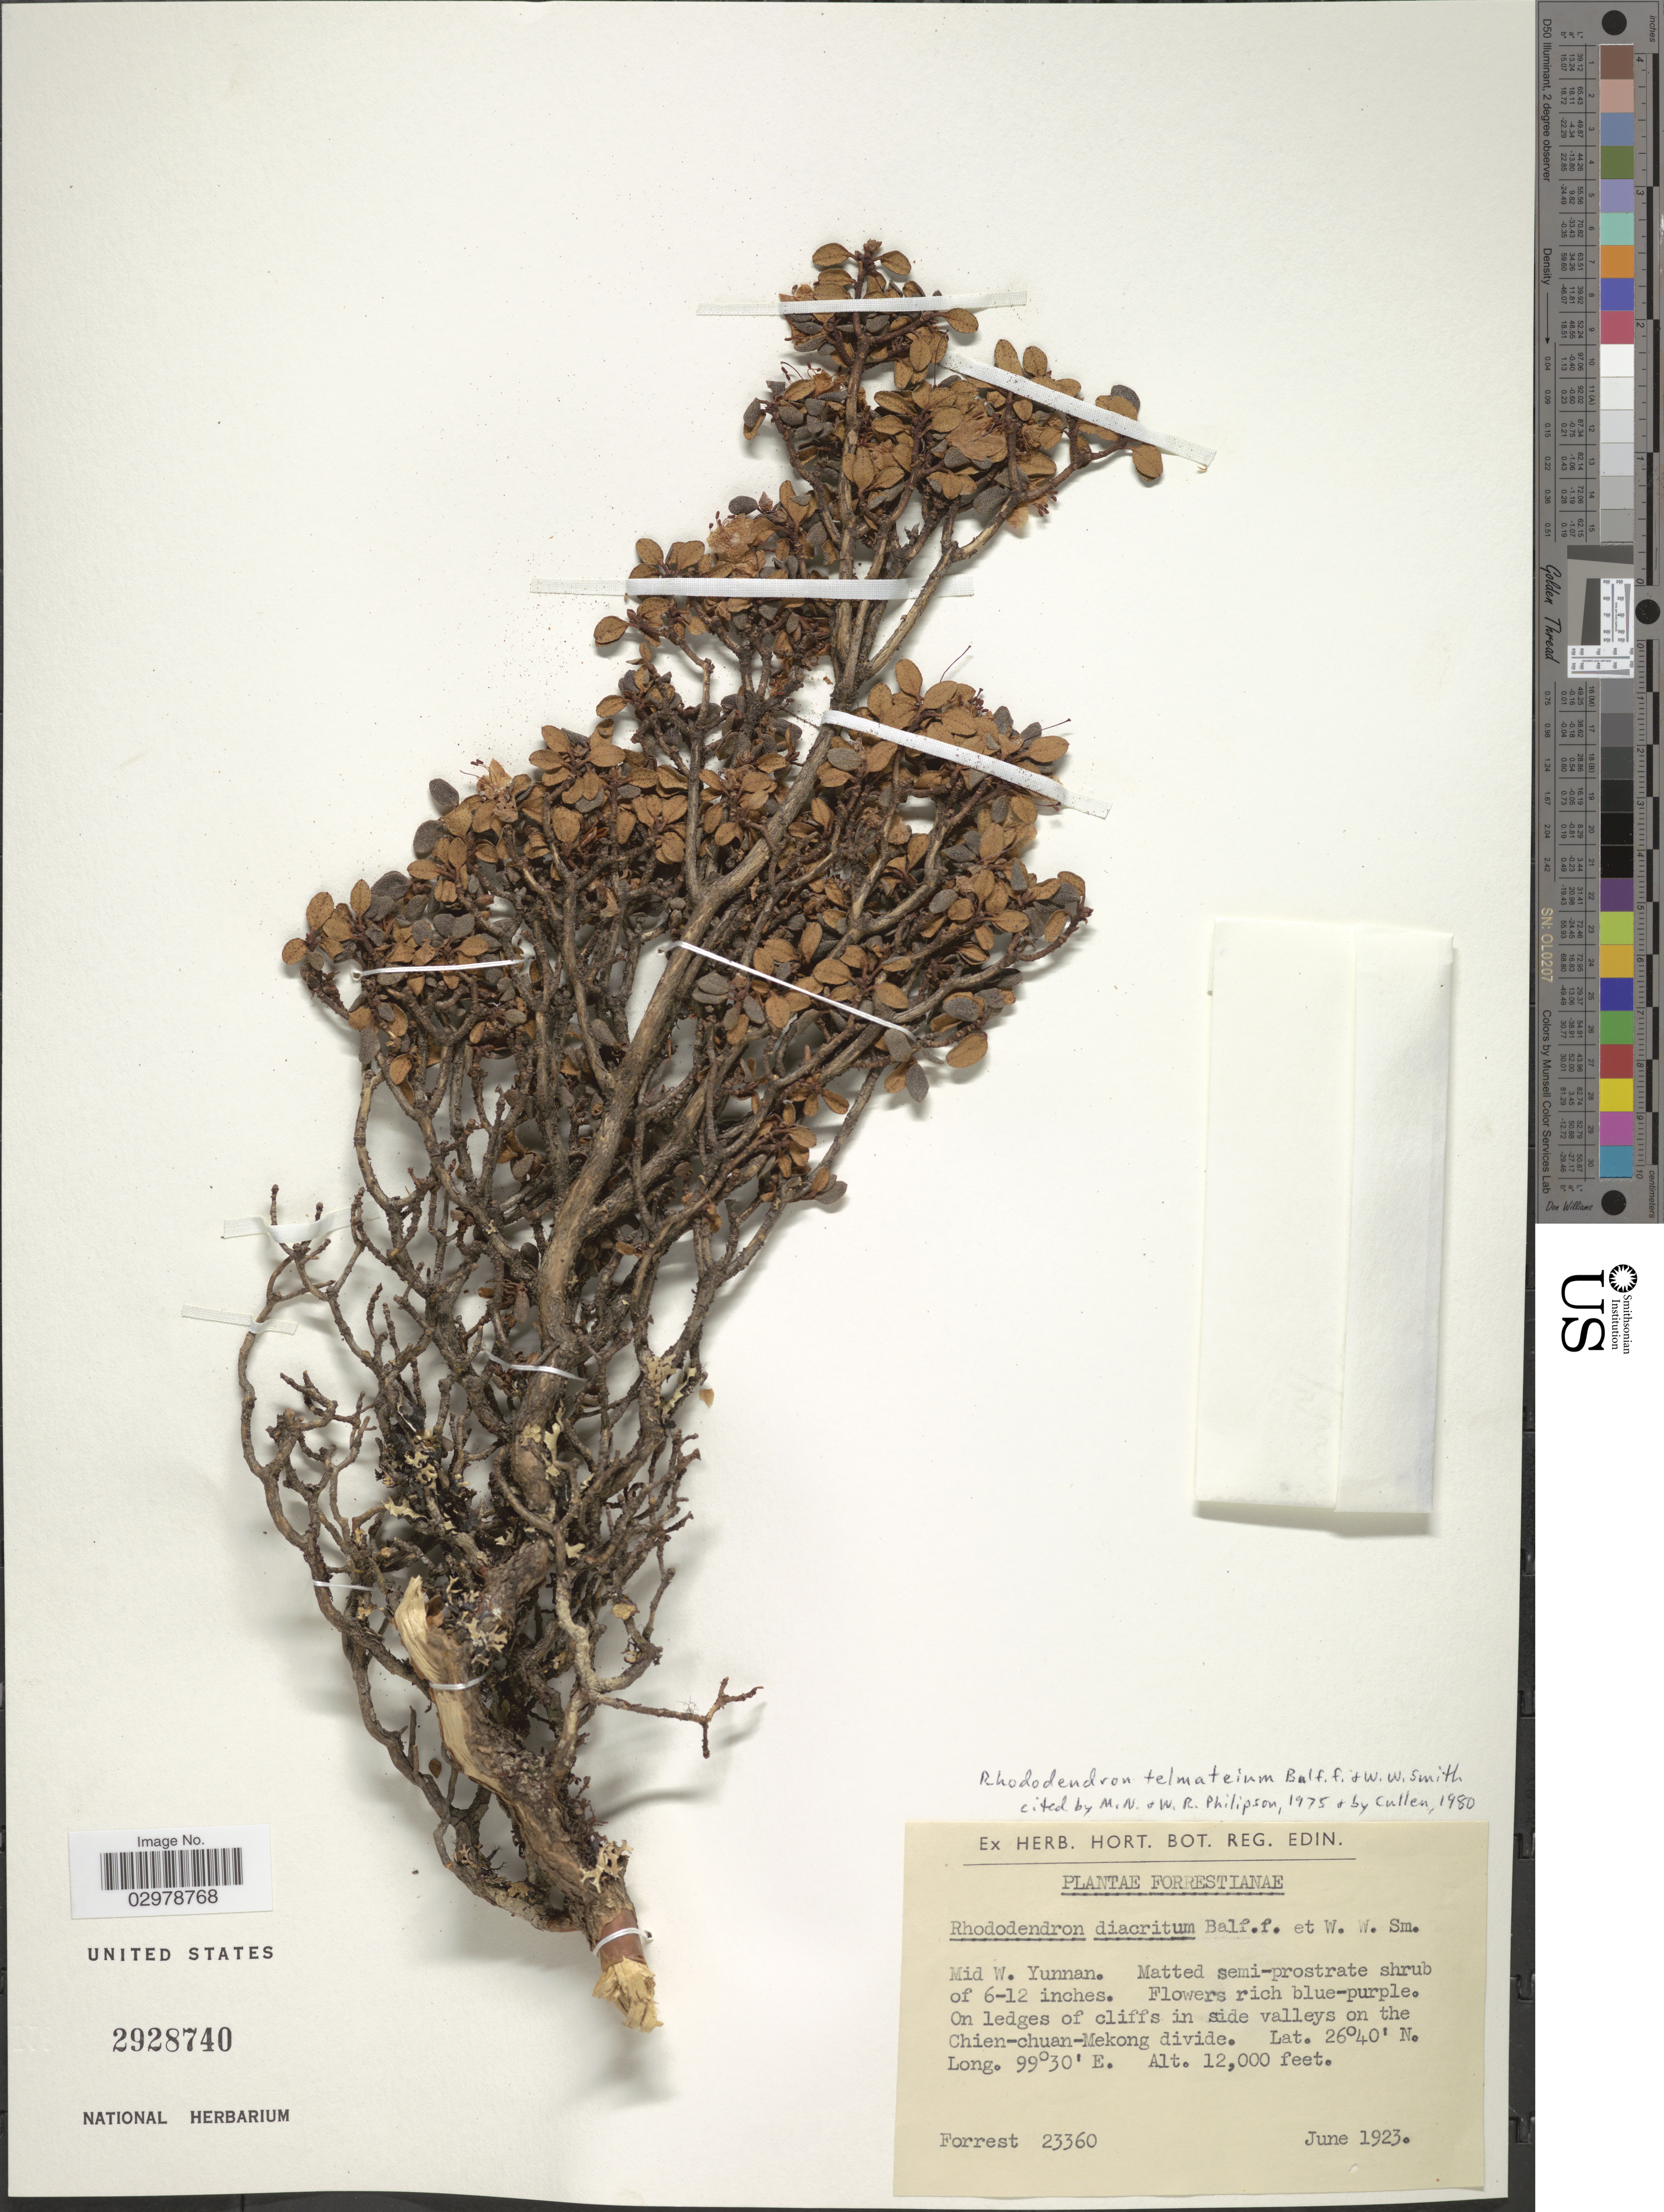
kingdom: Plantae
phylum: Tracheophyta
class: Magnoliopsida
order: Ericales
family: Ericaceae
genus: Rhododendron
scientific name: Rhododendron telmateium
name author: Balf. f. & W.W. Sm.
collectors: -. Forrest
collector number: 23360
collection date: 1923-06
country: China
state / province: Yunnan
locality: Mid W. Yunnan. Valleys on the Chien-chuan-Mekong divide.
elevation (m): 3658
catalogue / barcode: US 2928740